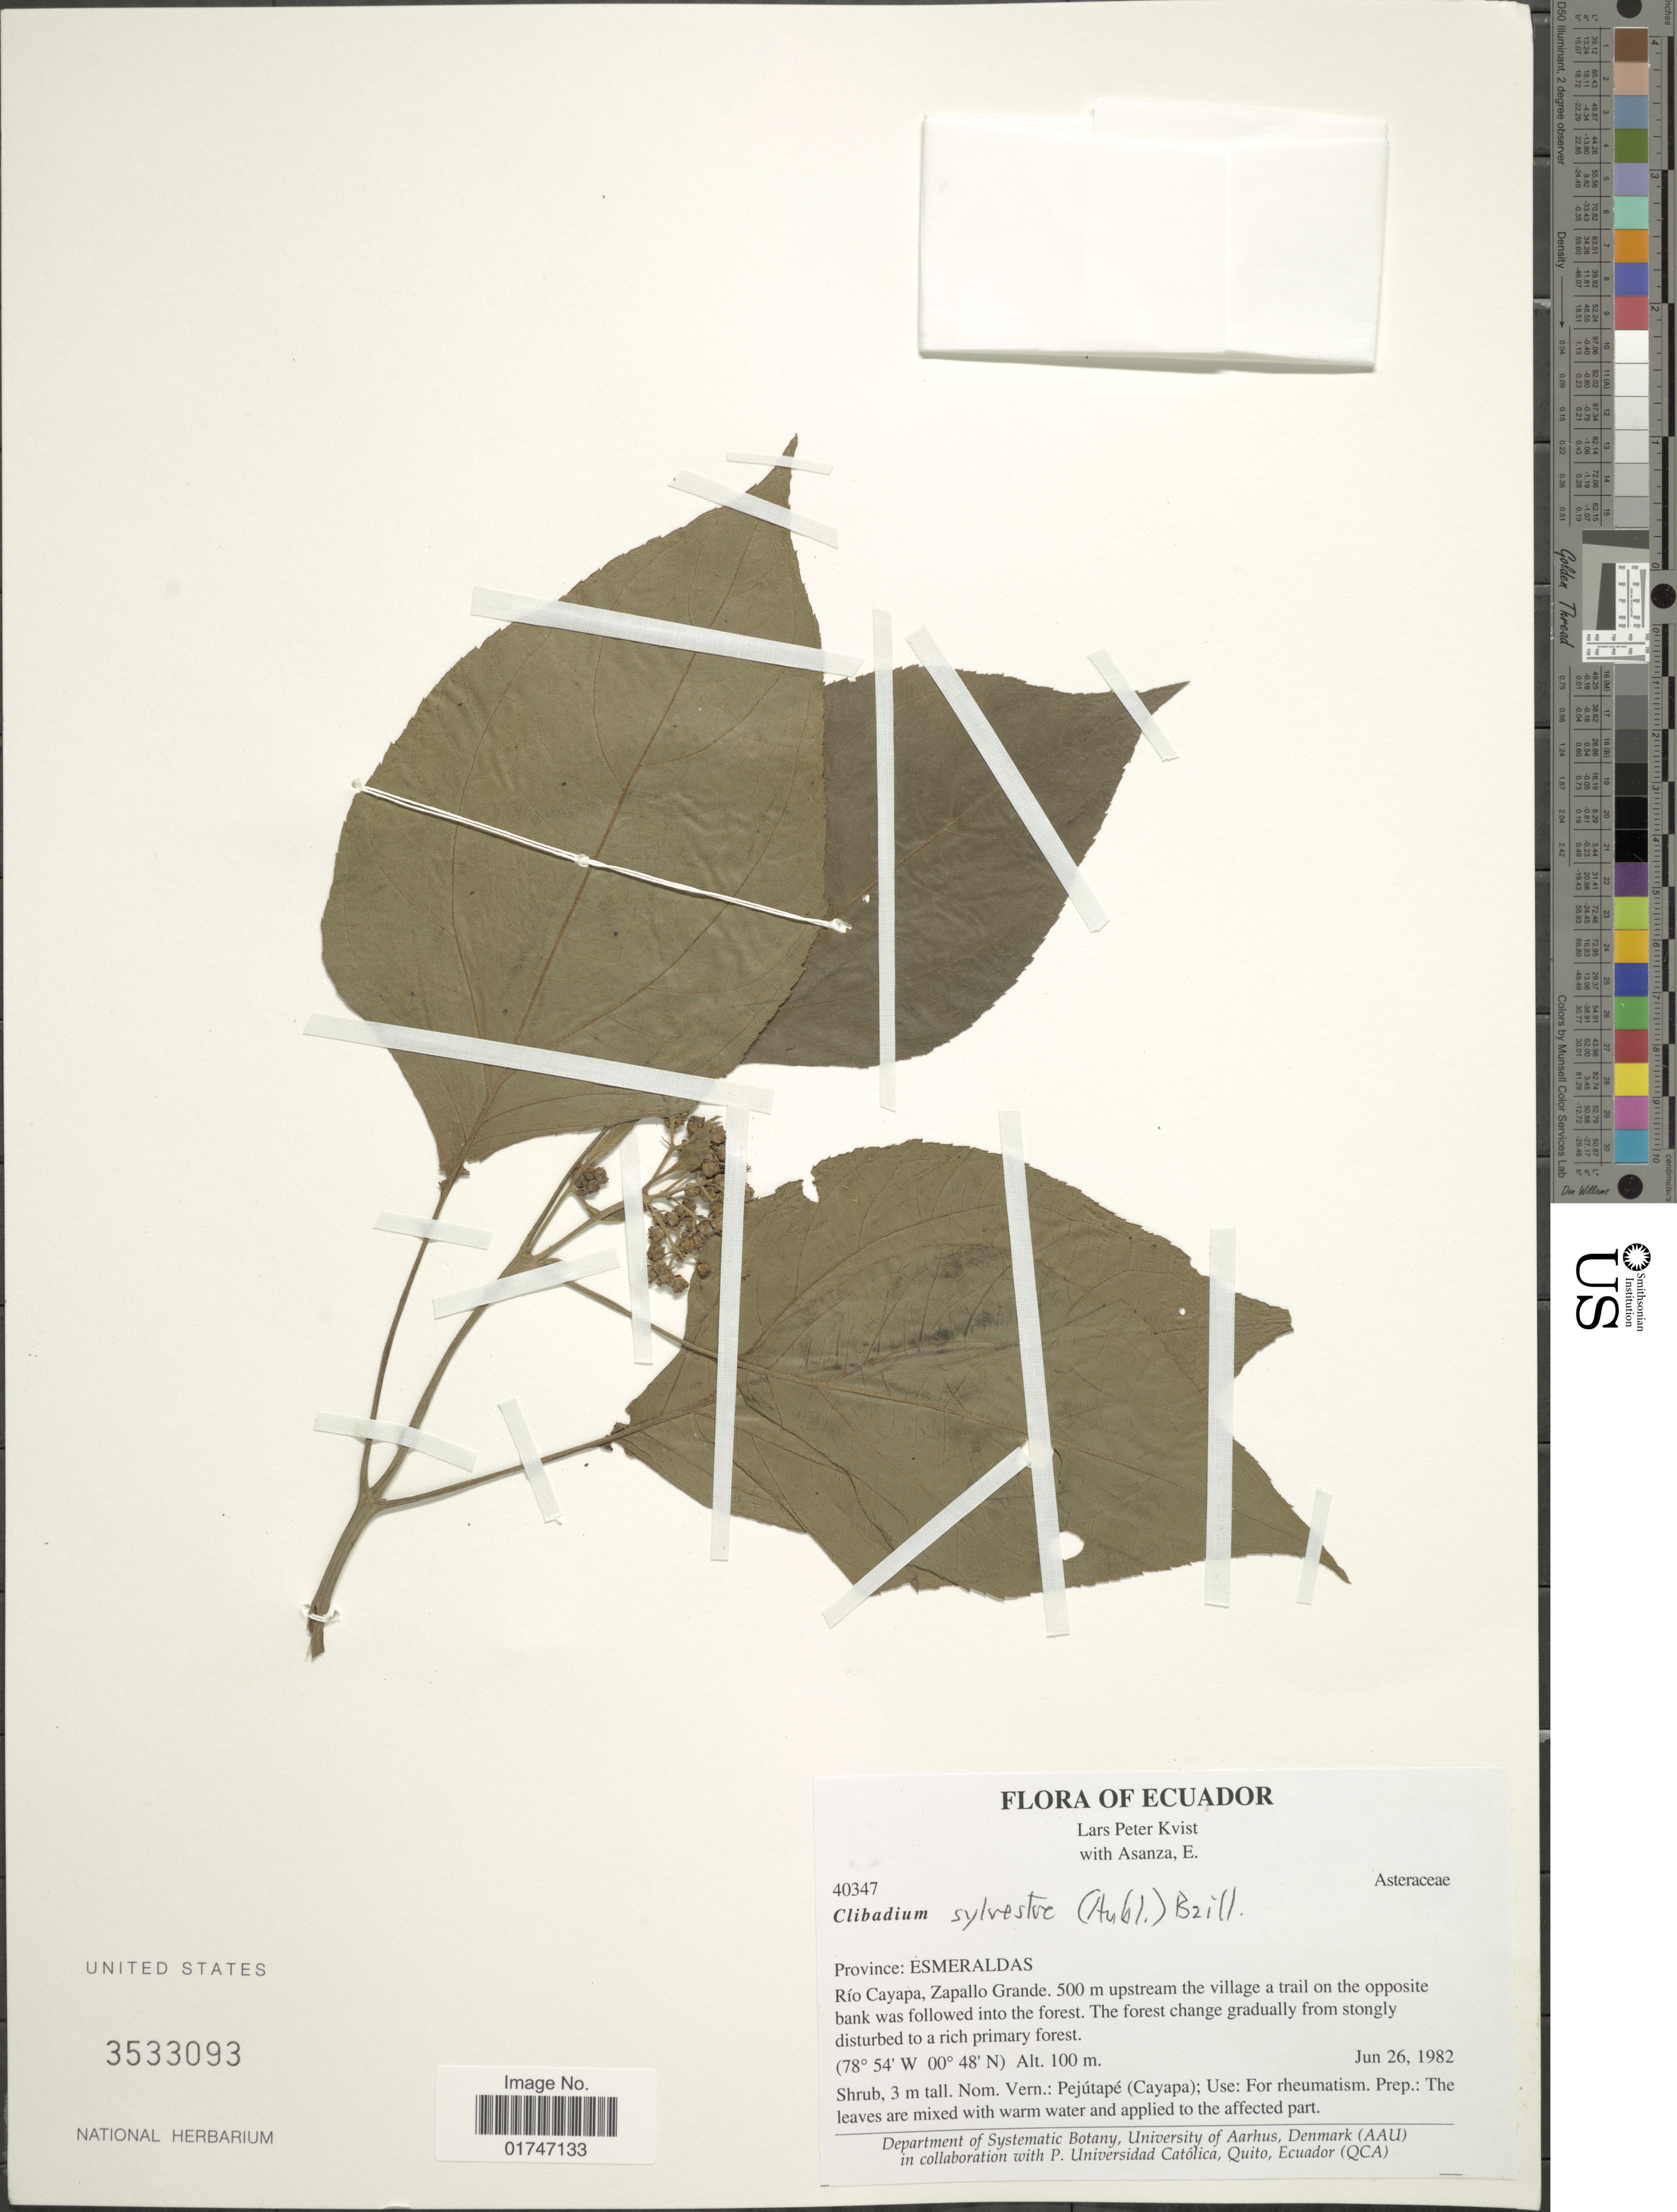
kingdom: Plantae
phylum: Tracheophyta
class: Magnoliopsida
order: Asterales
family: Asteraceae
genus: Clibadium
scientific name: Clibadium sylvestre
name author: (Aubl.) Baill.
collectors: L. P. Kvist & E. Asanza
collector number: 40347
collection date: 1982-06-26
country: Ecuador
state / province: Esmeraldas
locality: Province: Esmeraldas. Río Cayapa, Zapallo Grande.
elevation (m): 100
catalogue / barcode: US 3533093